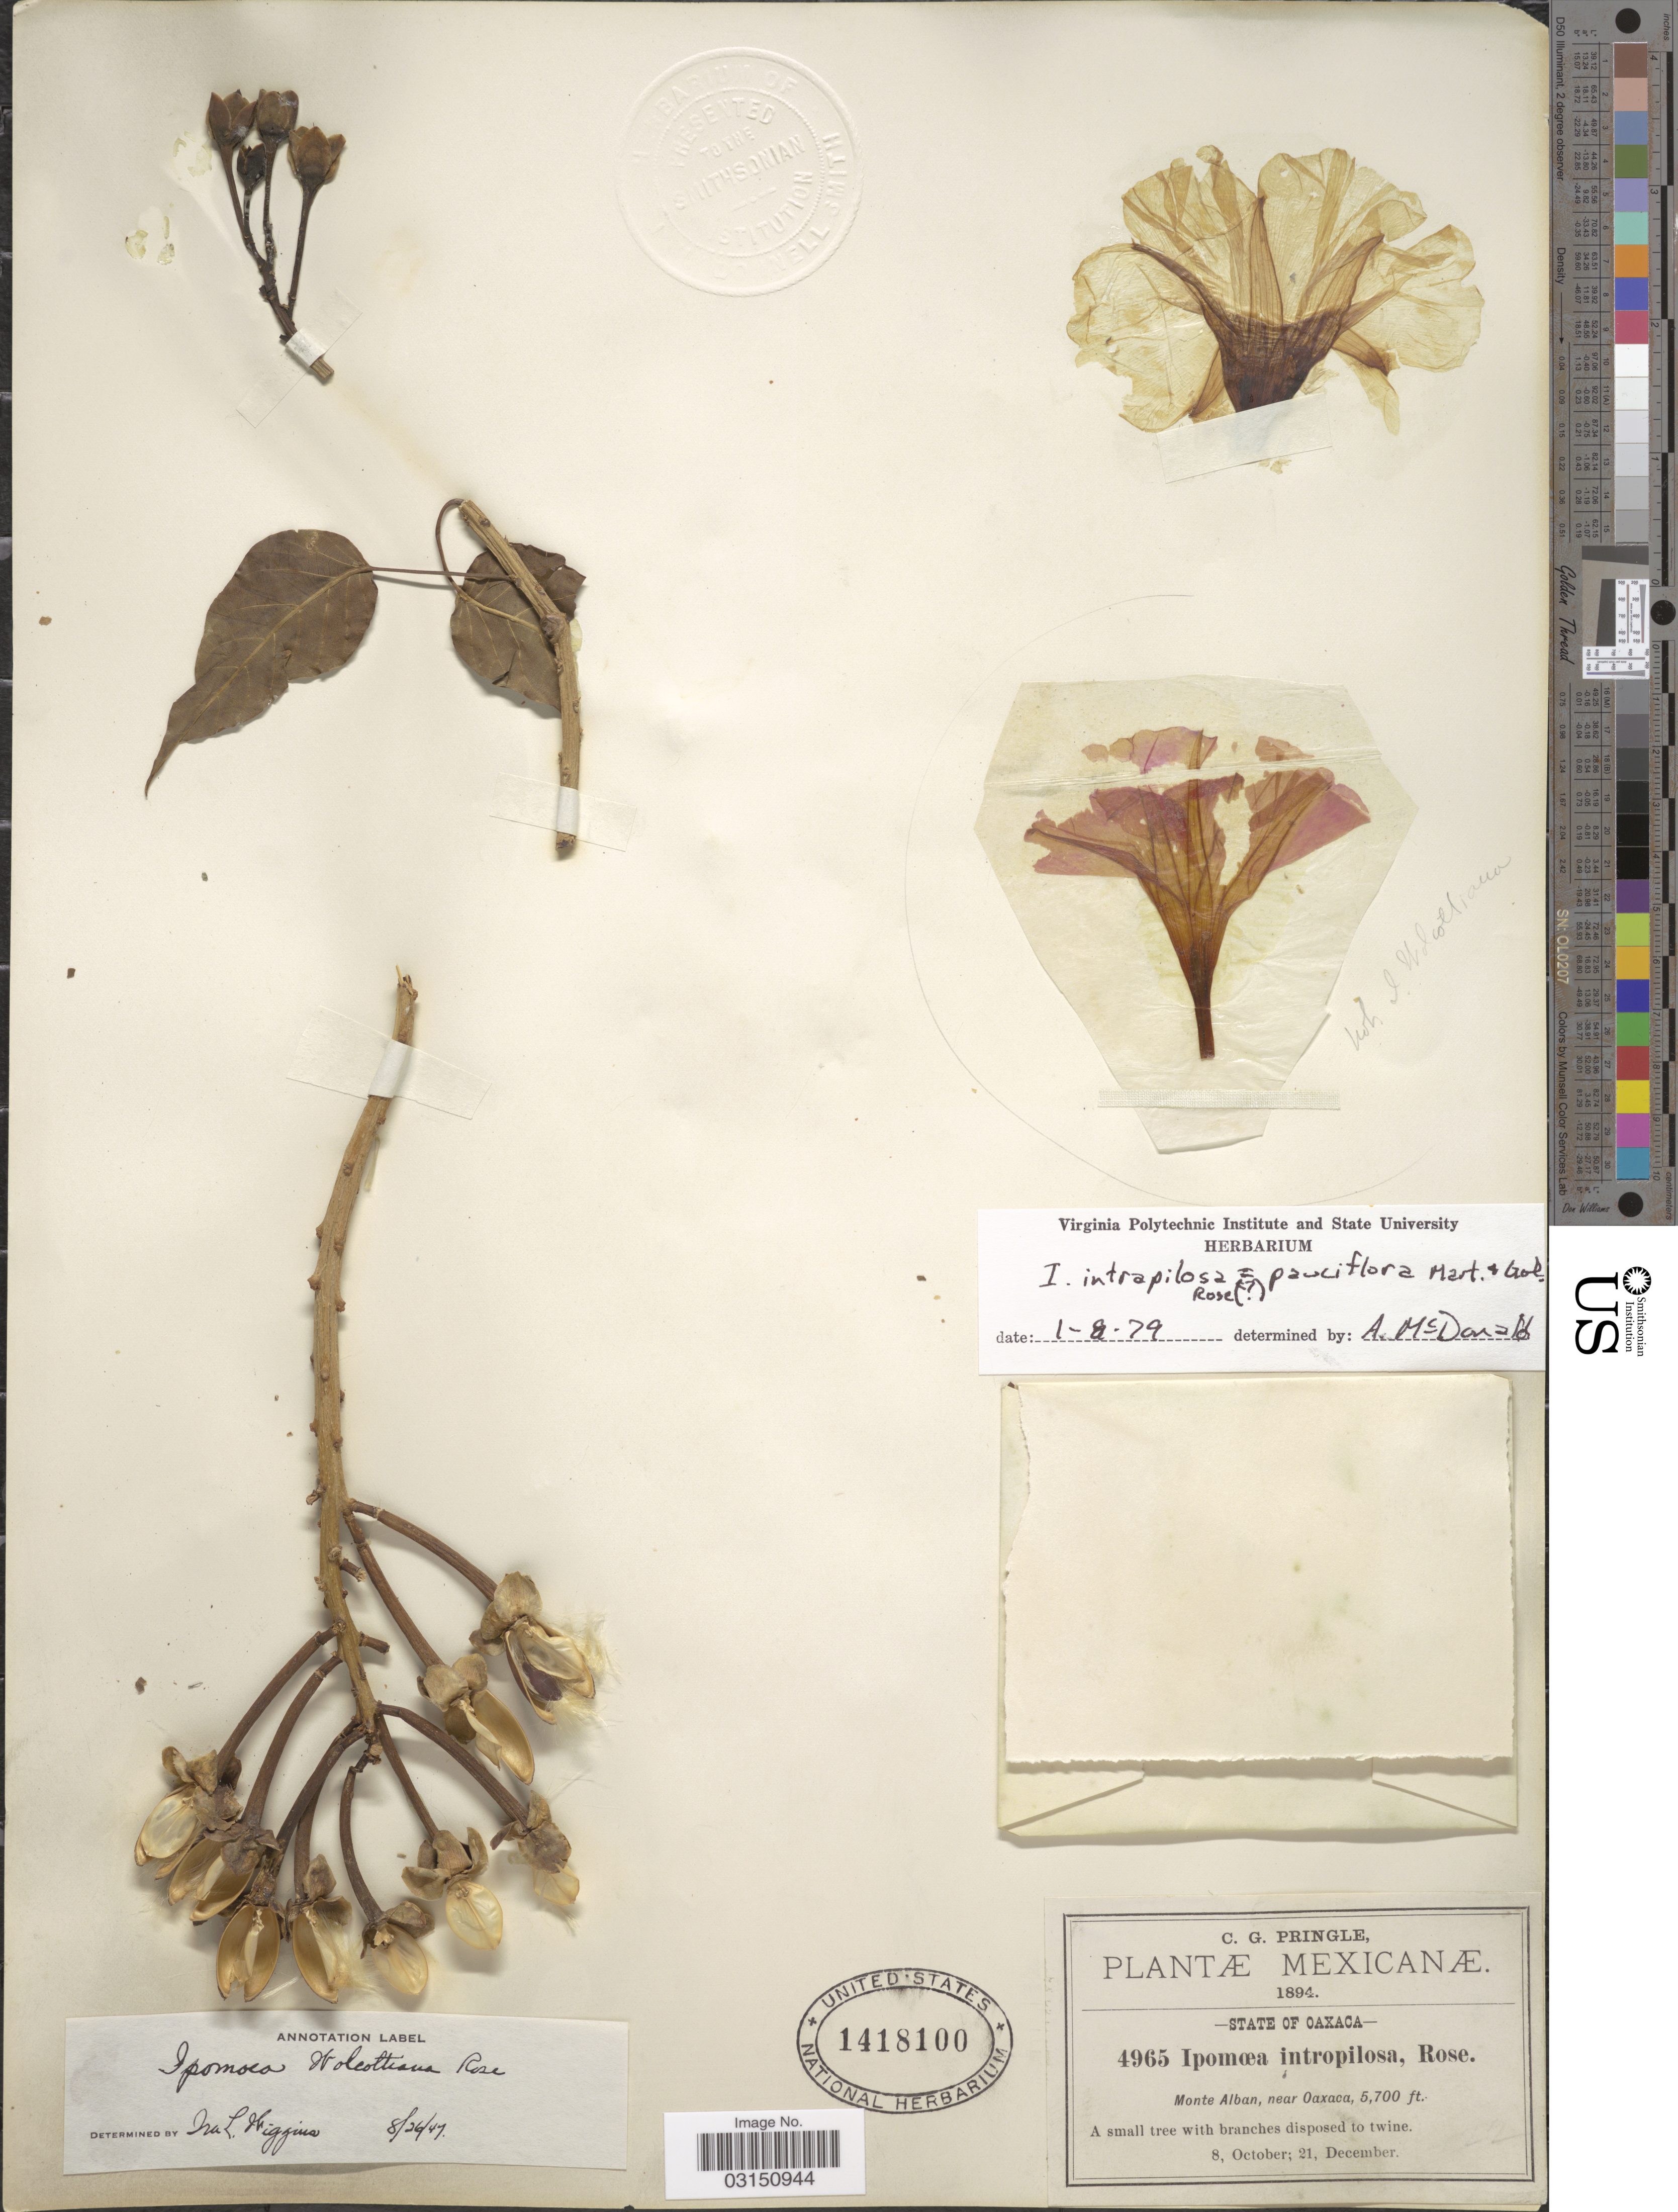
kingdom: Plantae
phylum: Tracheophyta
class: Magnoliopsida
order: Solanales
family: Convolvulaceae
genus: Ipomoea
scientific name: Ipomoea pauciflora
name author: M. Martens & Galeotti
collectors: C. G. Pringle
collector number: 4965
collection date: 1894-10-08/1894-12-21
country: Mexico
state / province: Oaxaca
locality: Monte Alban, near Oaxaca.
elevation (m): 1737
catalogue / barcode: US 1418100